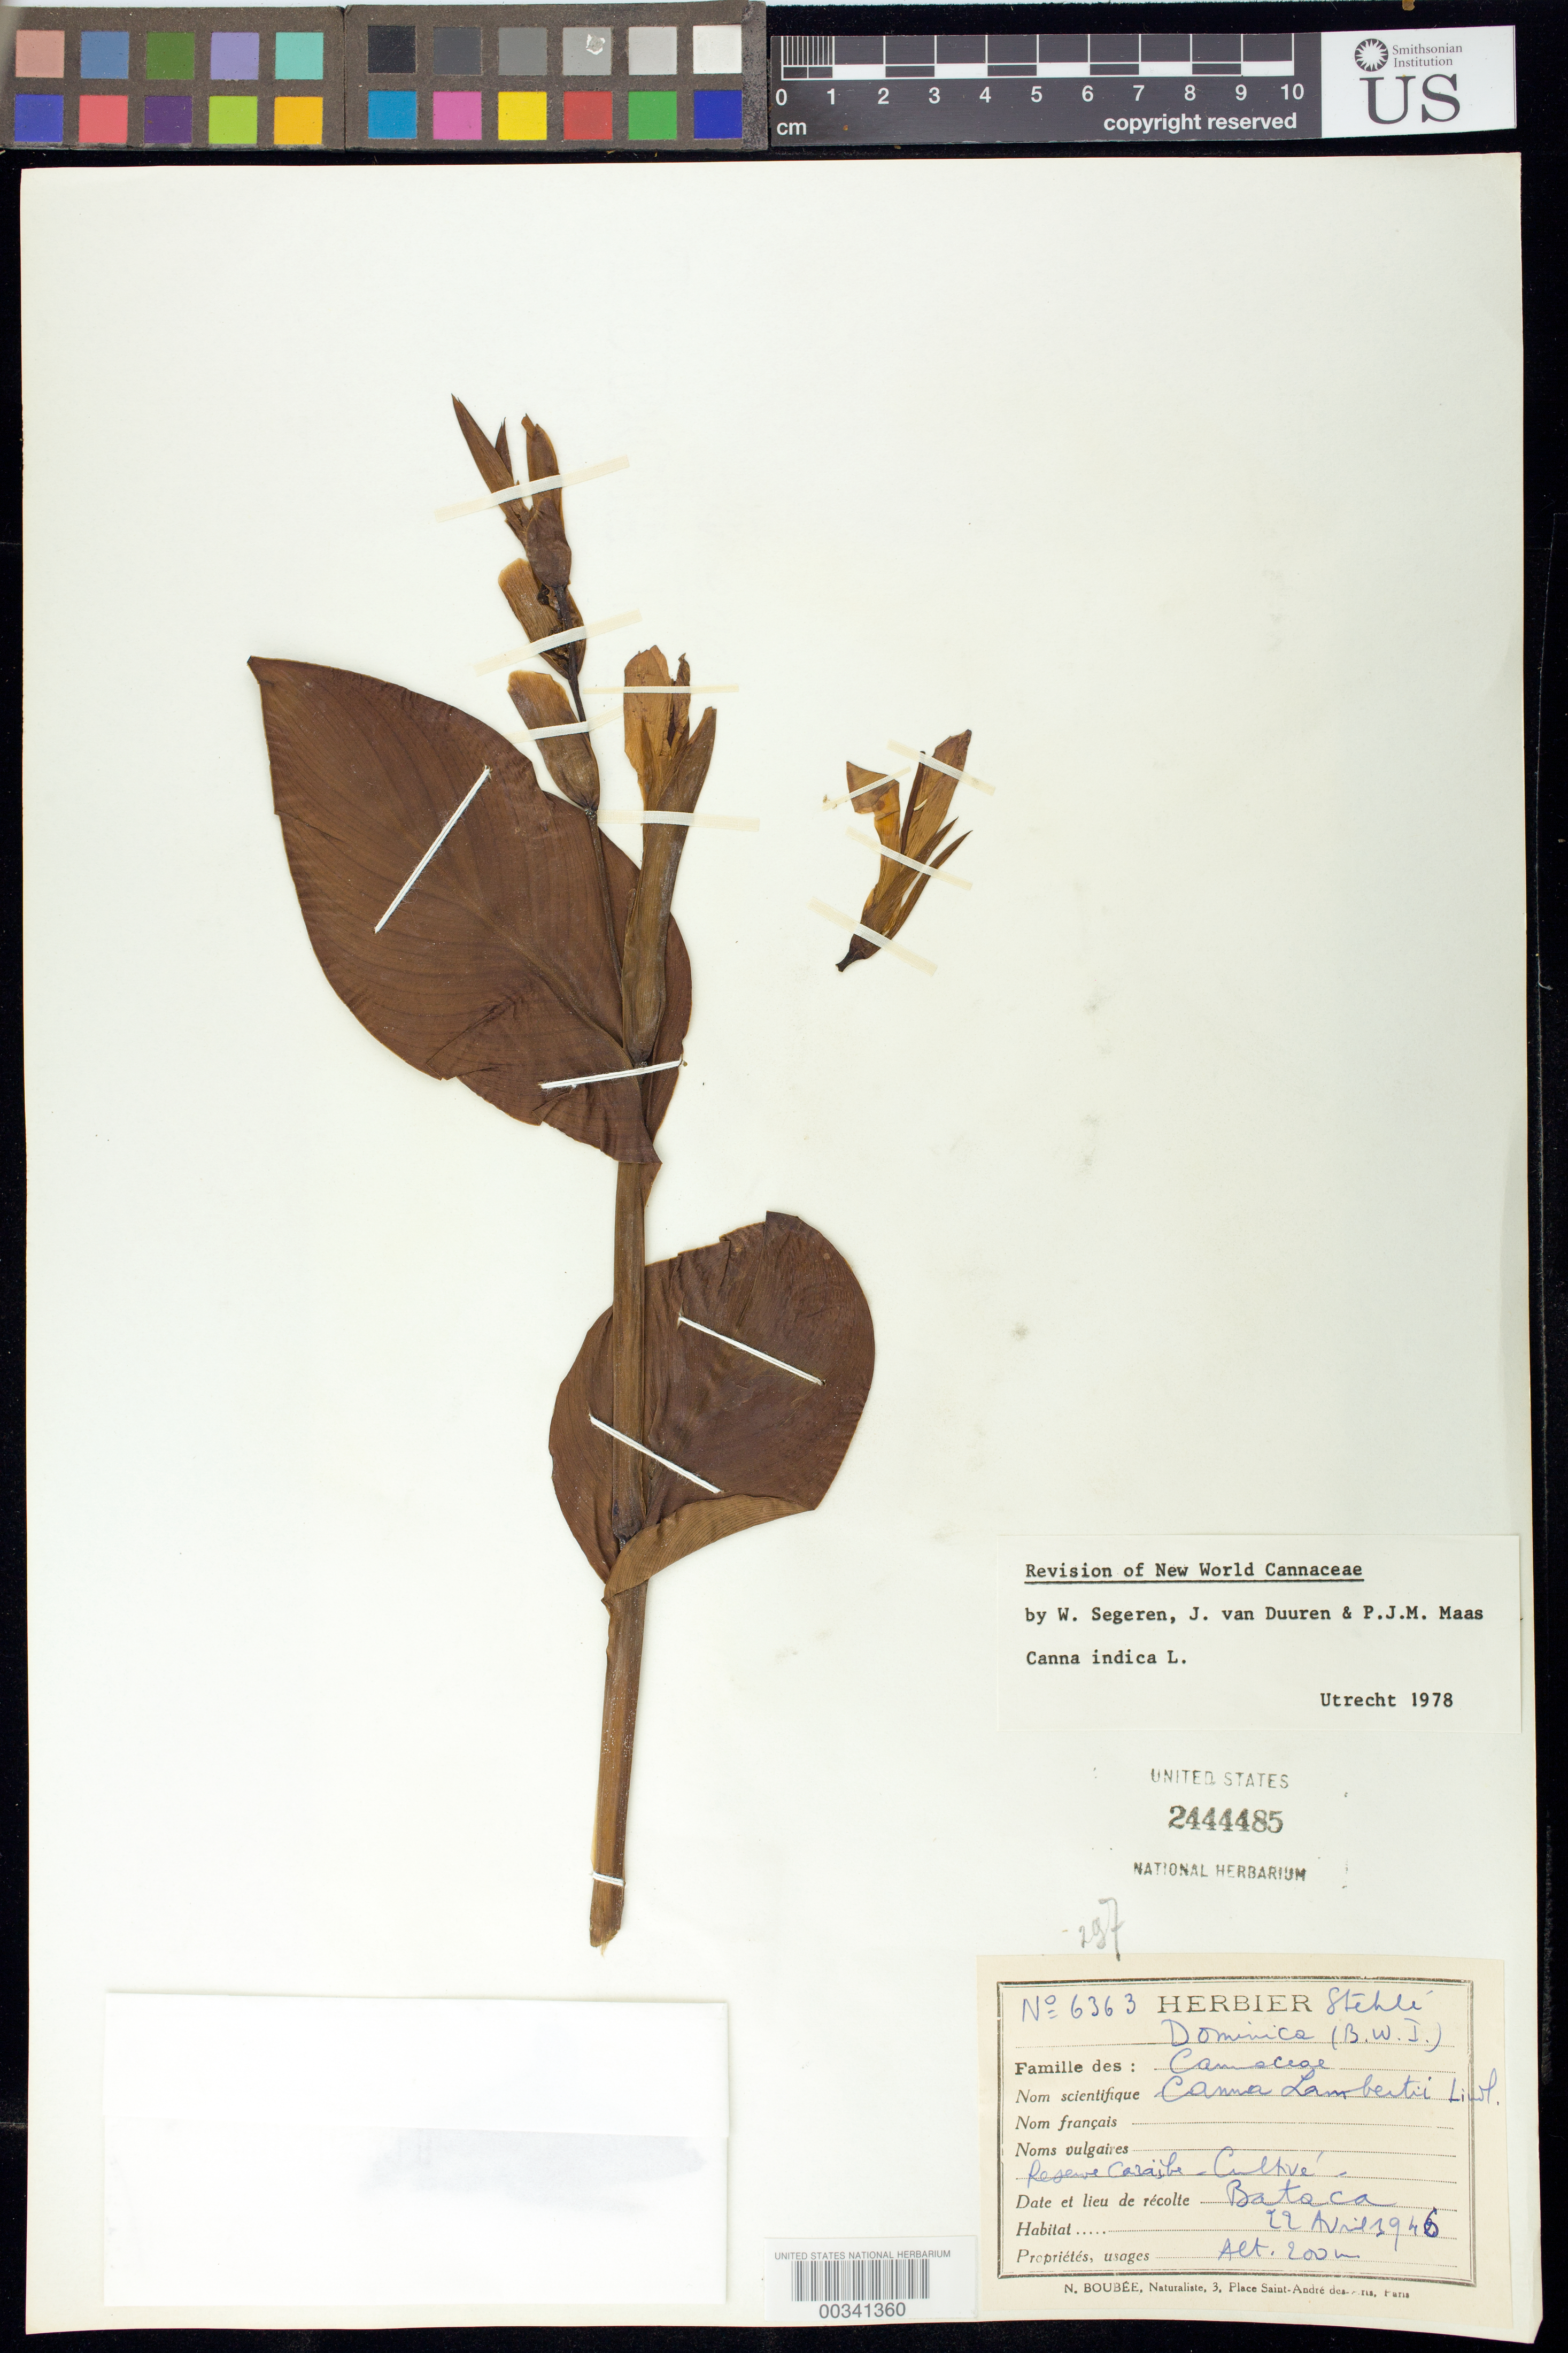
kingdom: Plantae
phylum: Tracheophyta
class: Liliopsida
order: Zingiberales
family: Cannaceae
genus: Canna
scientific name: Canna indica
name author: L.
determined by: Segeren, W.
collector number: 6363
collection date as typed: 22 Apr 1946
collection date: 1946-04-22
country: Dominica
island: Dominica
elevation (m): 200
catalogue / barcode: US 2444485